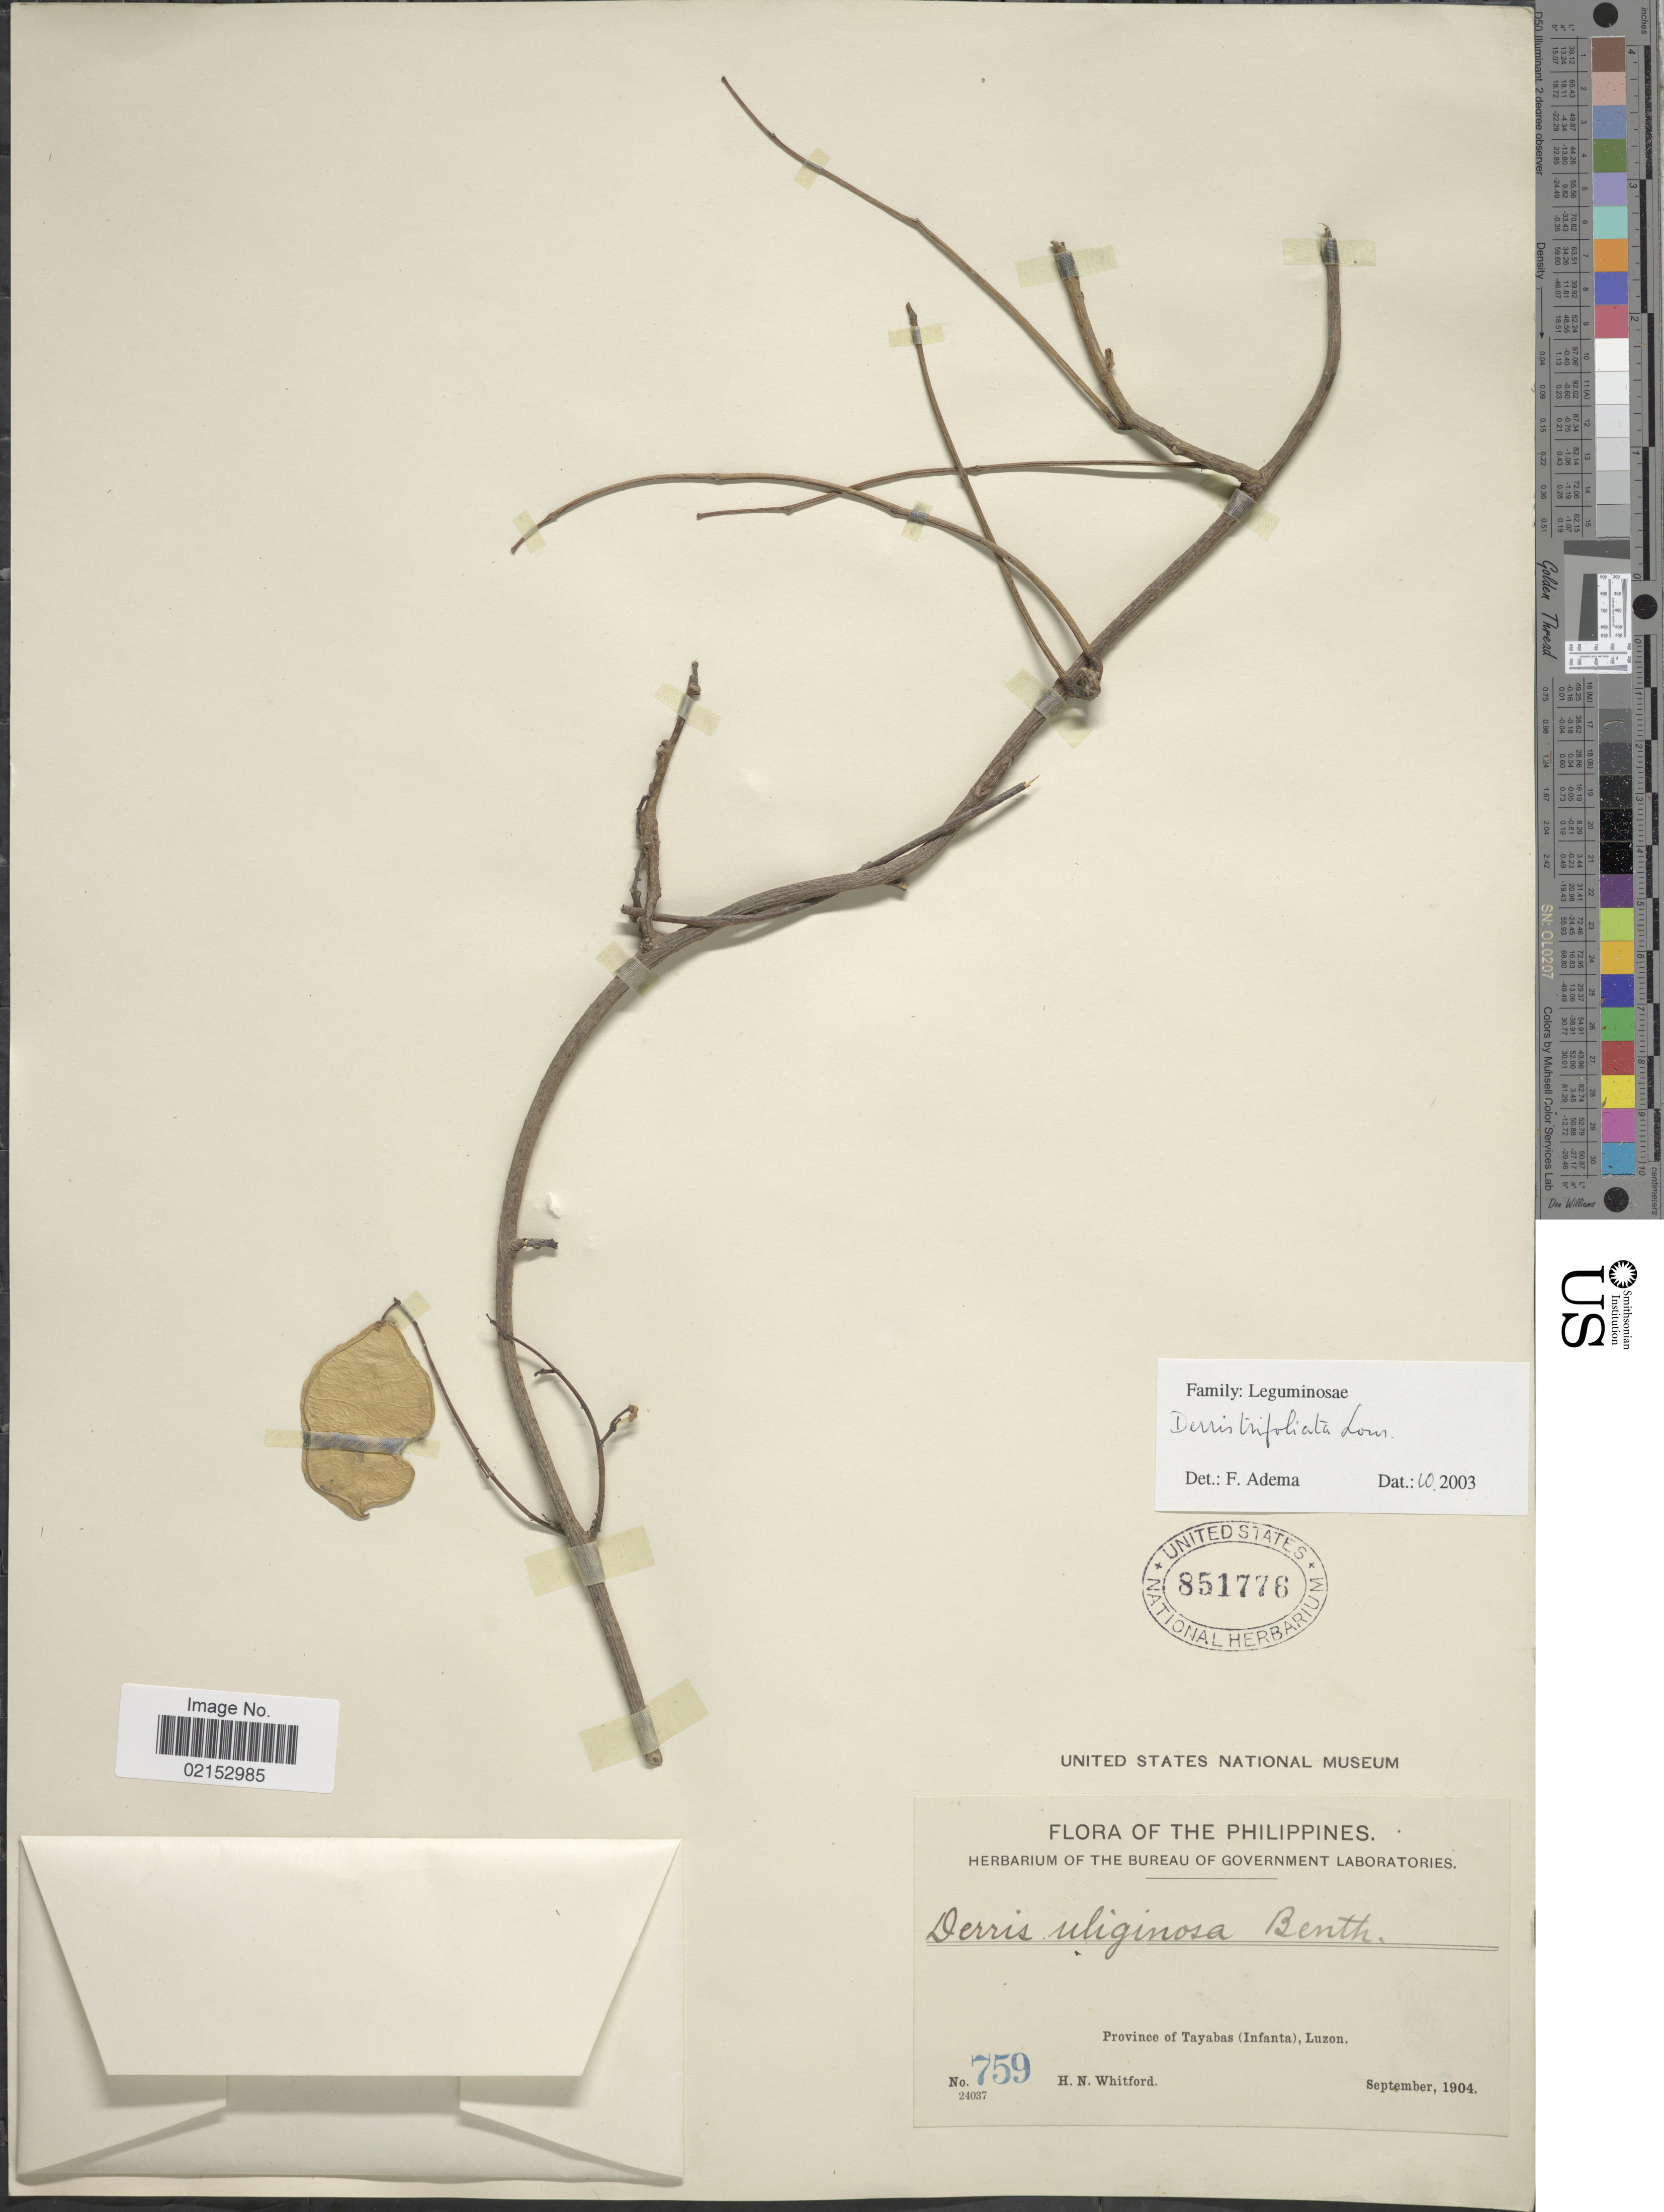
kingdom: Plantae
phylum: Tracheophyta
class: Magnoliopsida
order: Fabales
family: Fabaceae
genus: Derris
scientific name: Derris trifoliata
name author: Lour.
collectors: H. N. Whitford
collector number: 759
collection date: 1904-09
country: Philippines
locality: Province of Tayabas (Infanta), Luzon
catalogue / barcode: US 851776